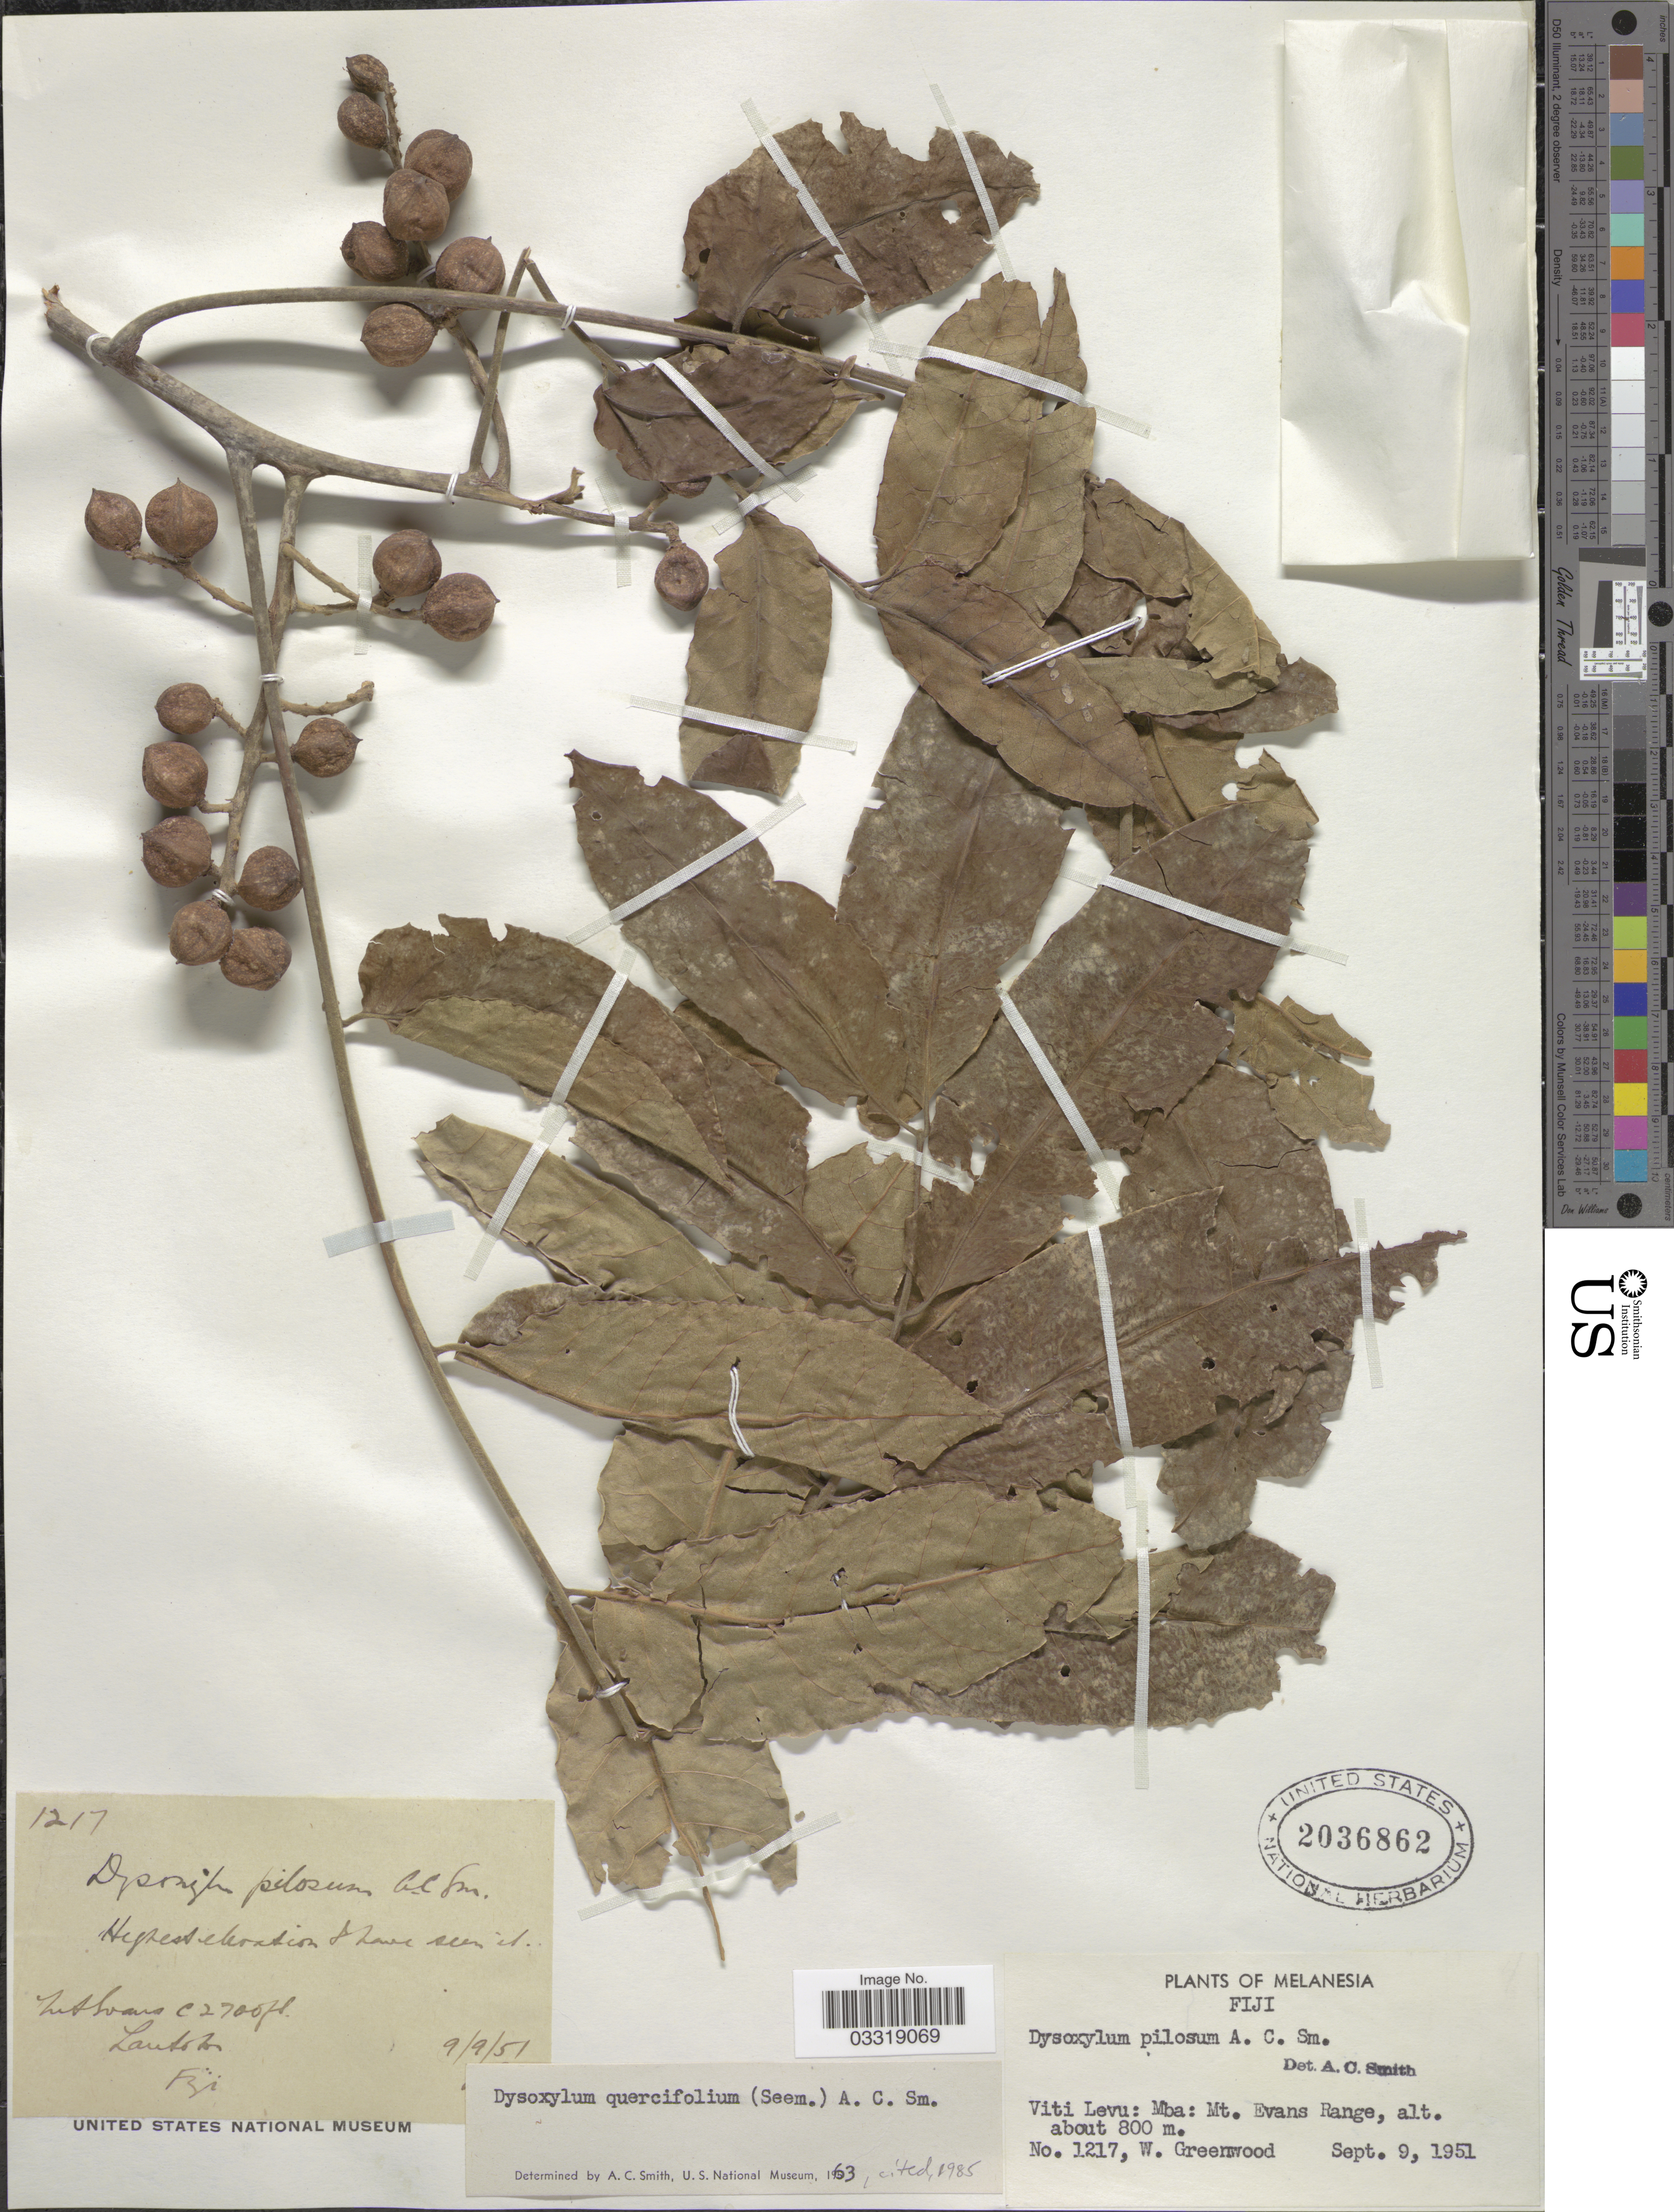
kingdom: Plantae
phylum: Tracheophyta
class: Magnoliopsida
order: Sapindales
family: Meliaceae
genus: Didymocheton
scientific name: Didymocheton alliaceus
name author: (G. Forst.) Mabb.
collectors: W. Greenwood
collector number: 1217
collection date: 1951-09-09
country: Fiji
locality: Melanesia. Viti Levu: Mba: Mt. Evans Range.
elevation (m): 800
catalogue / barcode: US 2036862